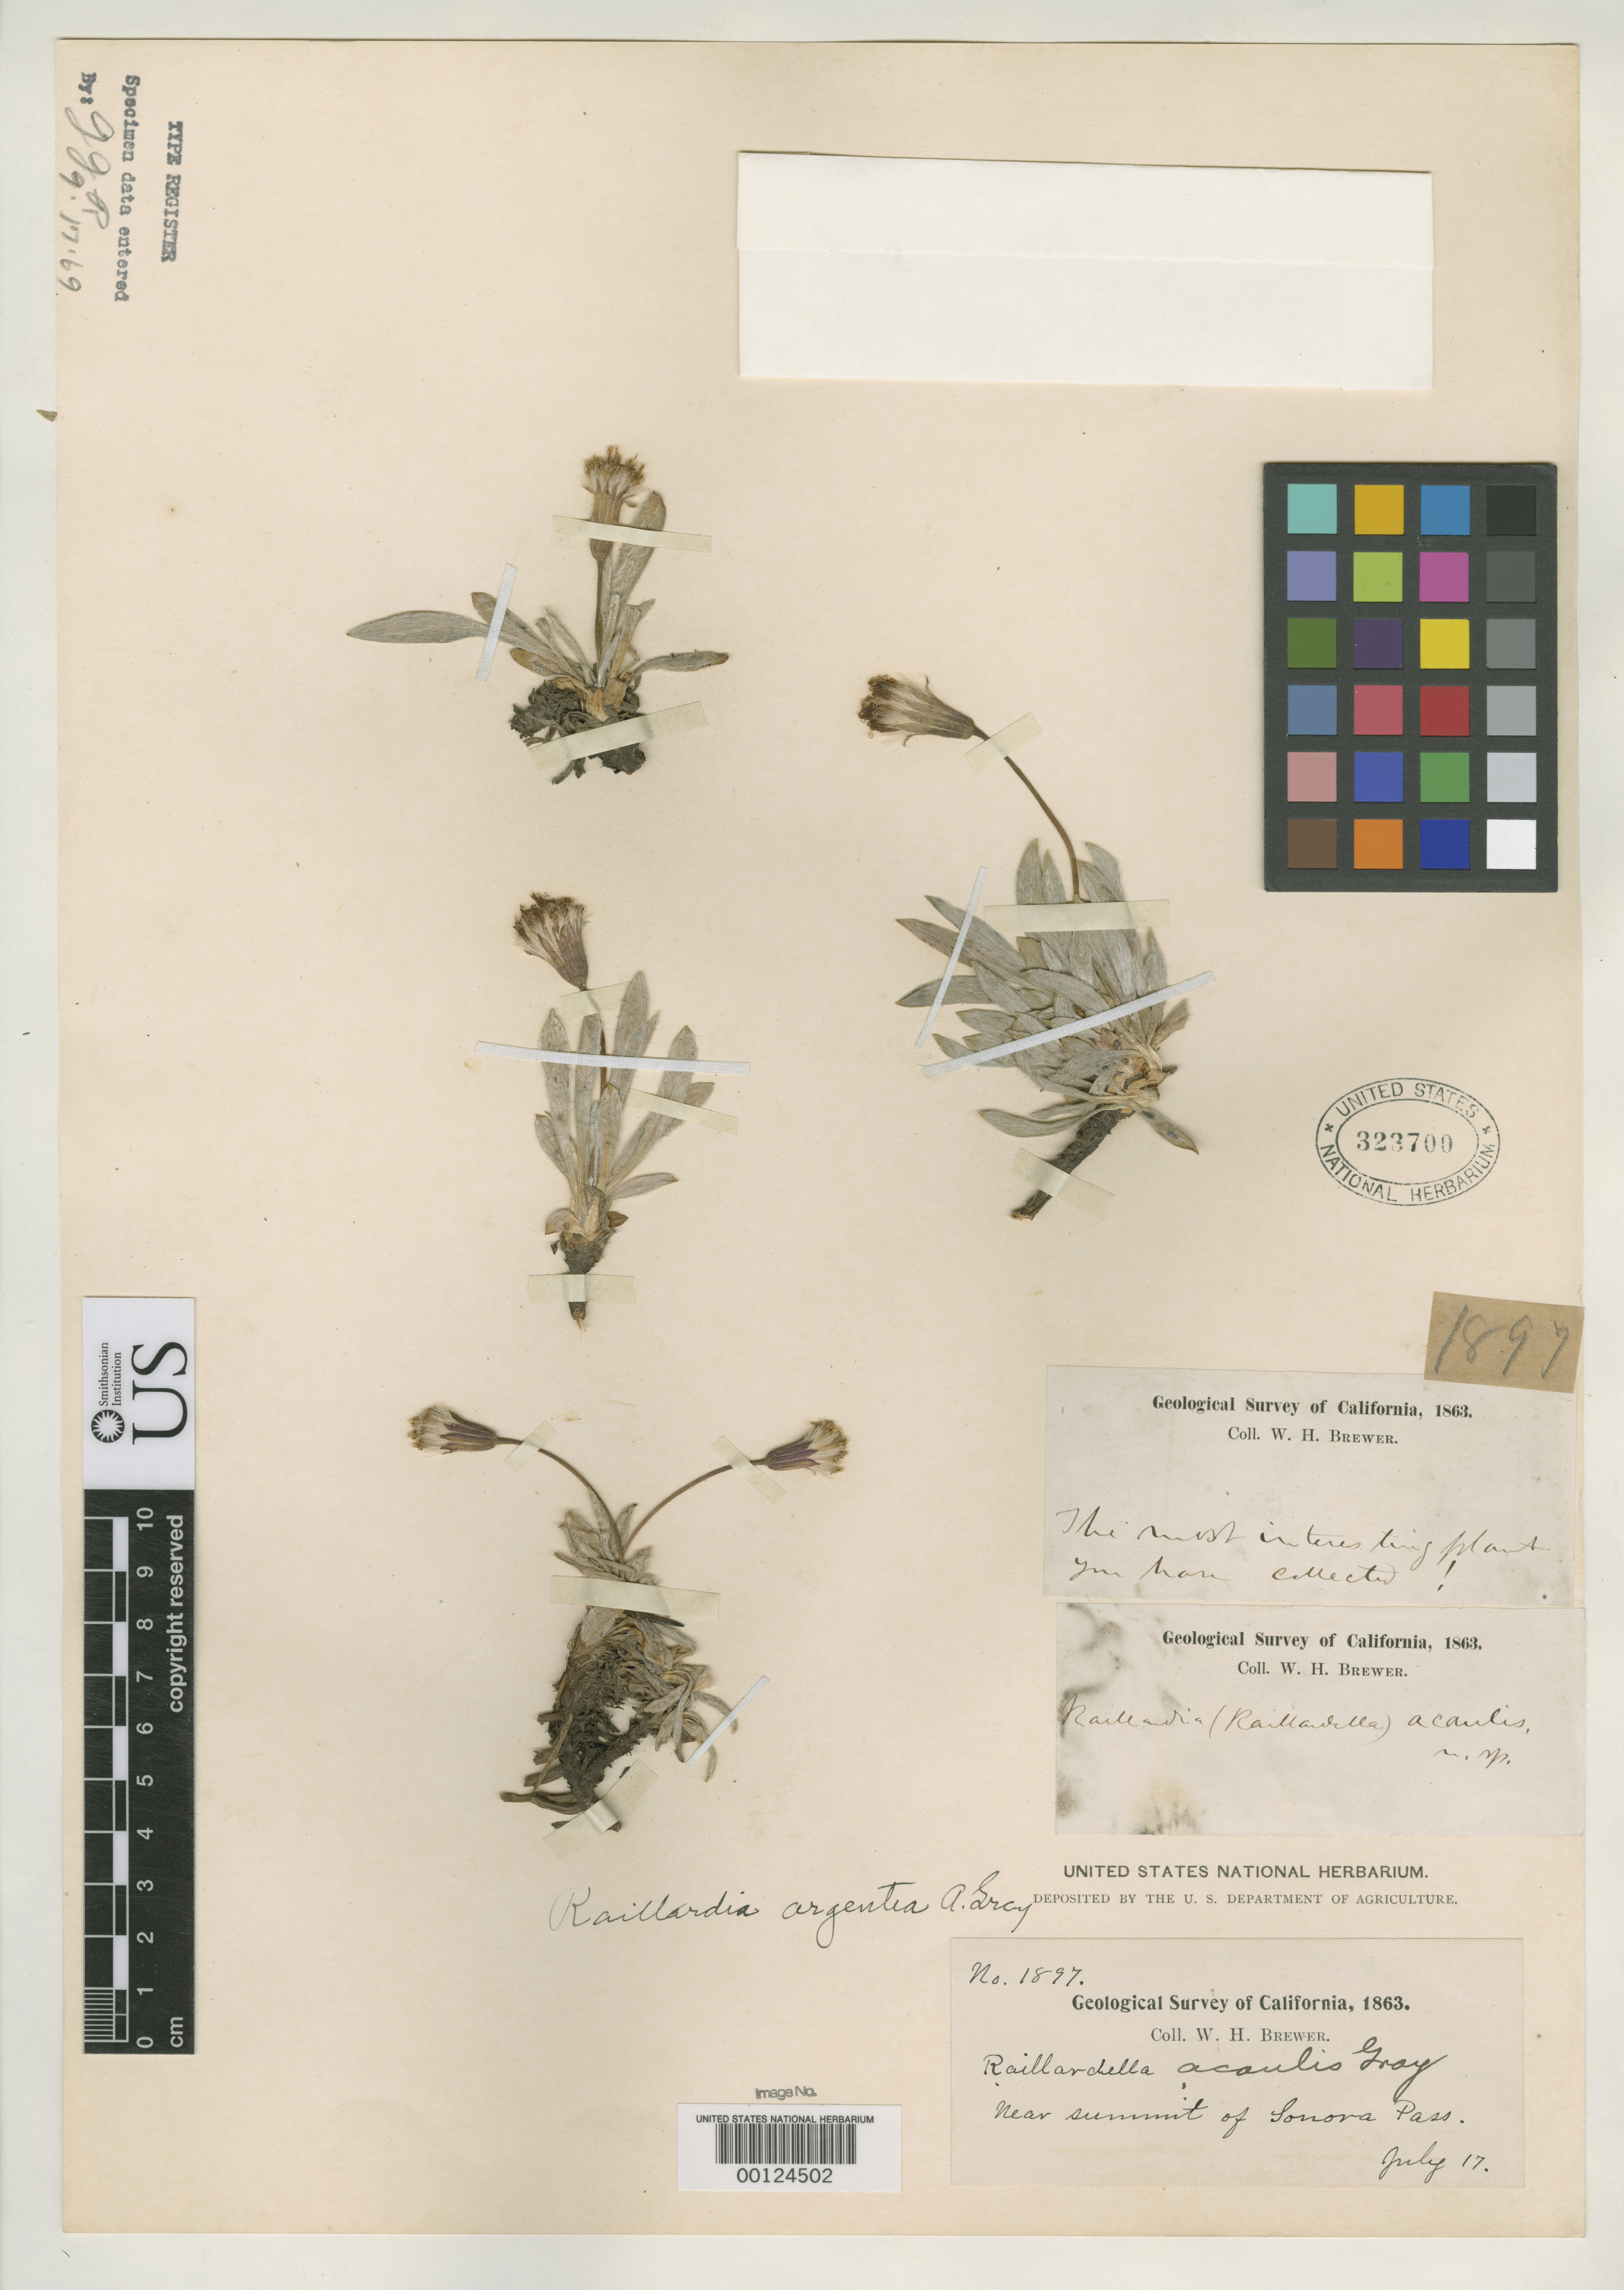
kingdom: Plantae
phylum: Tracheophyta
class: Magnoliopsida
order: Asterales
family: Asteraceae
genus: Railliardia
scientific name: Railliardia argentea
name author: A. Gray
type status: Isosyntype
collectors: W. H. Brewer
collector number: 1897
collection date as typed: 17 Jul 1863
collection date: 1863-07-17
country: United States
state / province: California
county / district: Mono/Tuolumne/Alpine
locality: Sonora Pass.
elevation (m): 2438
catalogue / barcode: US 323700